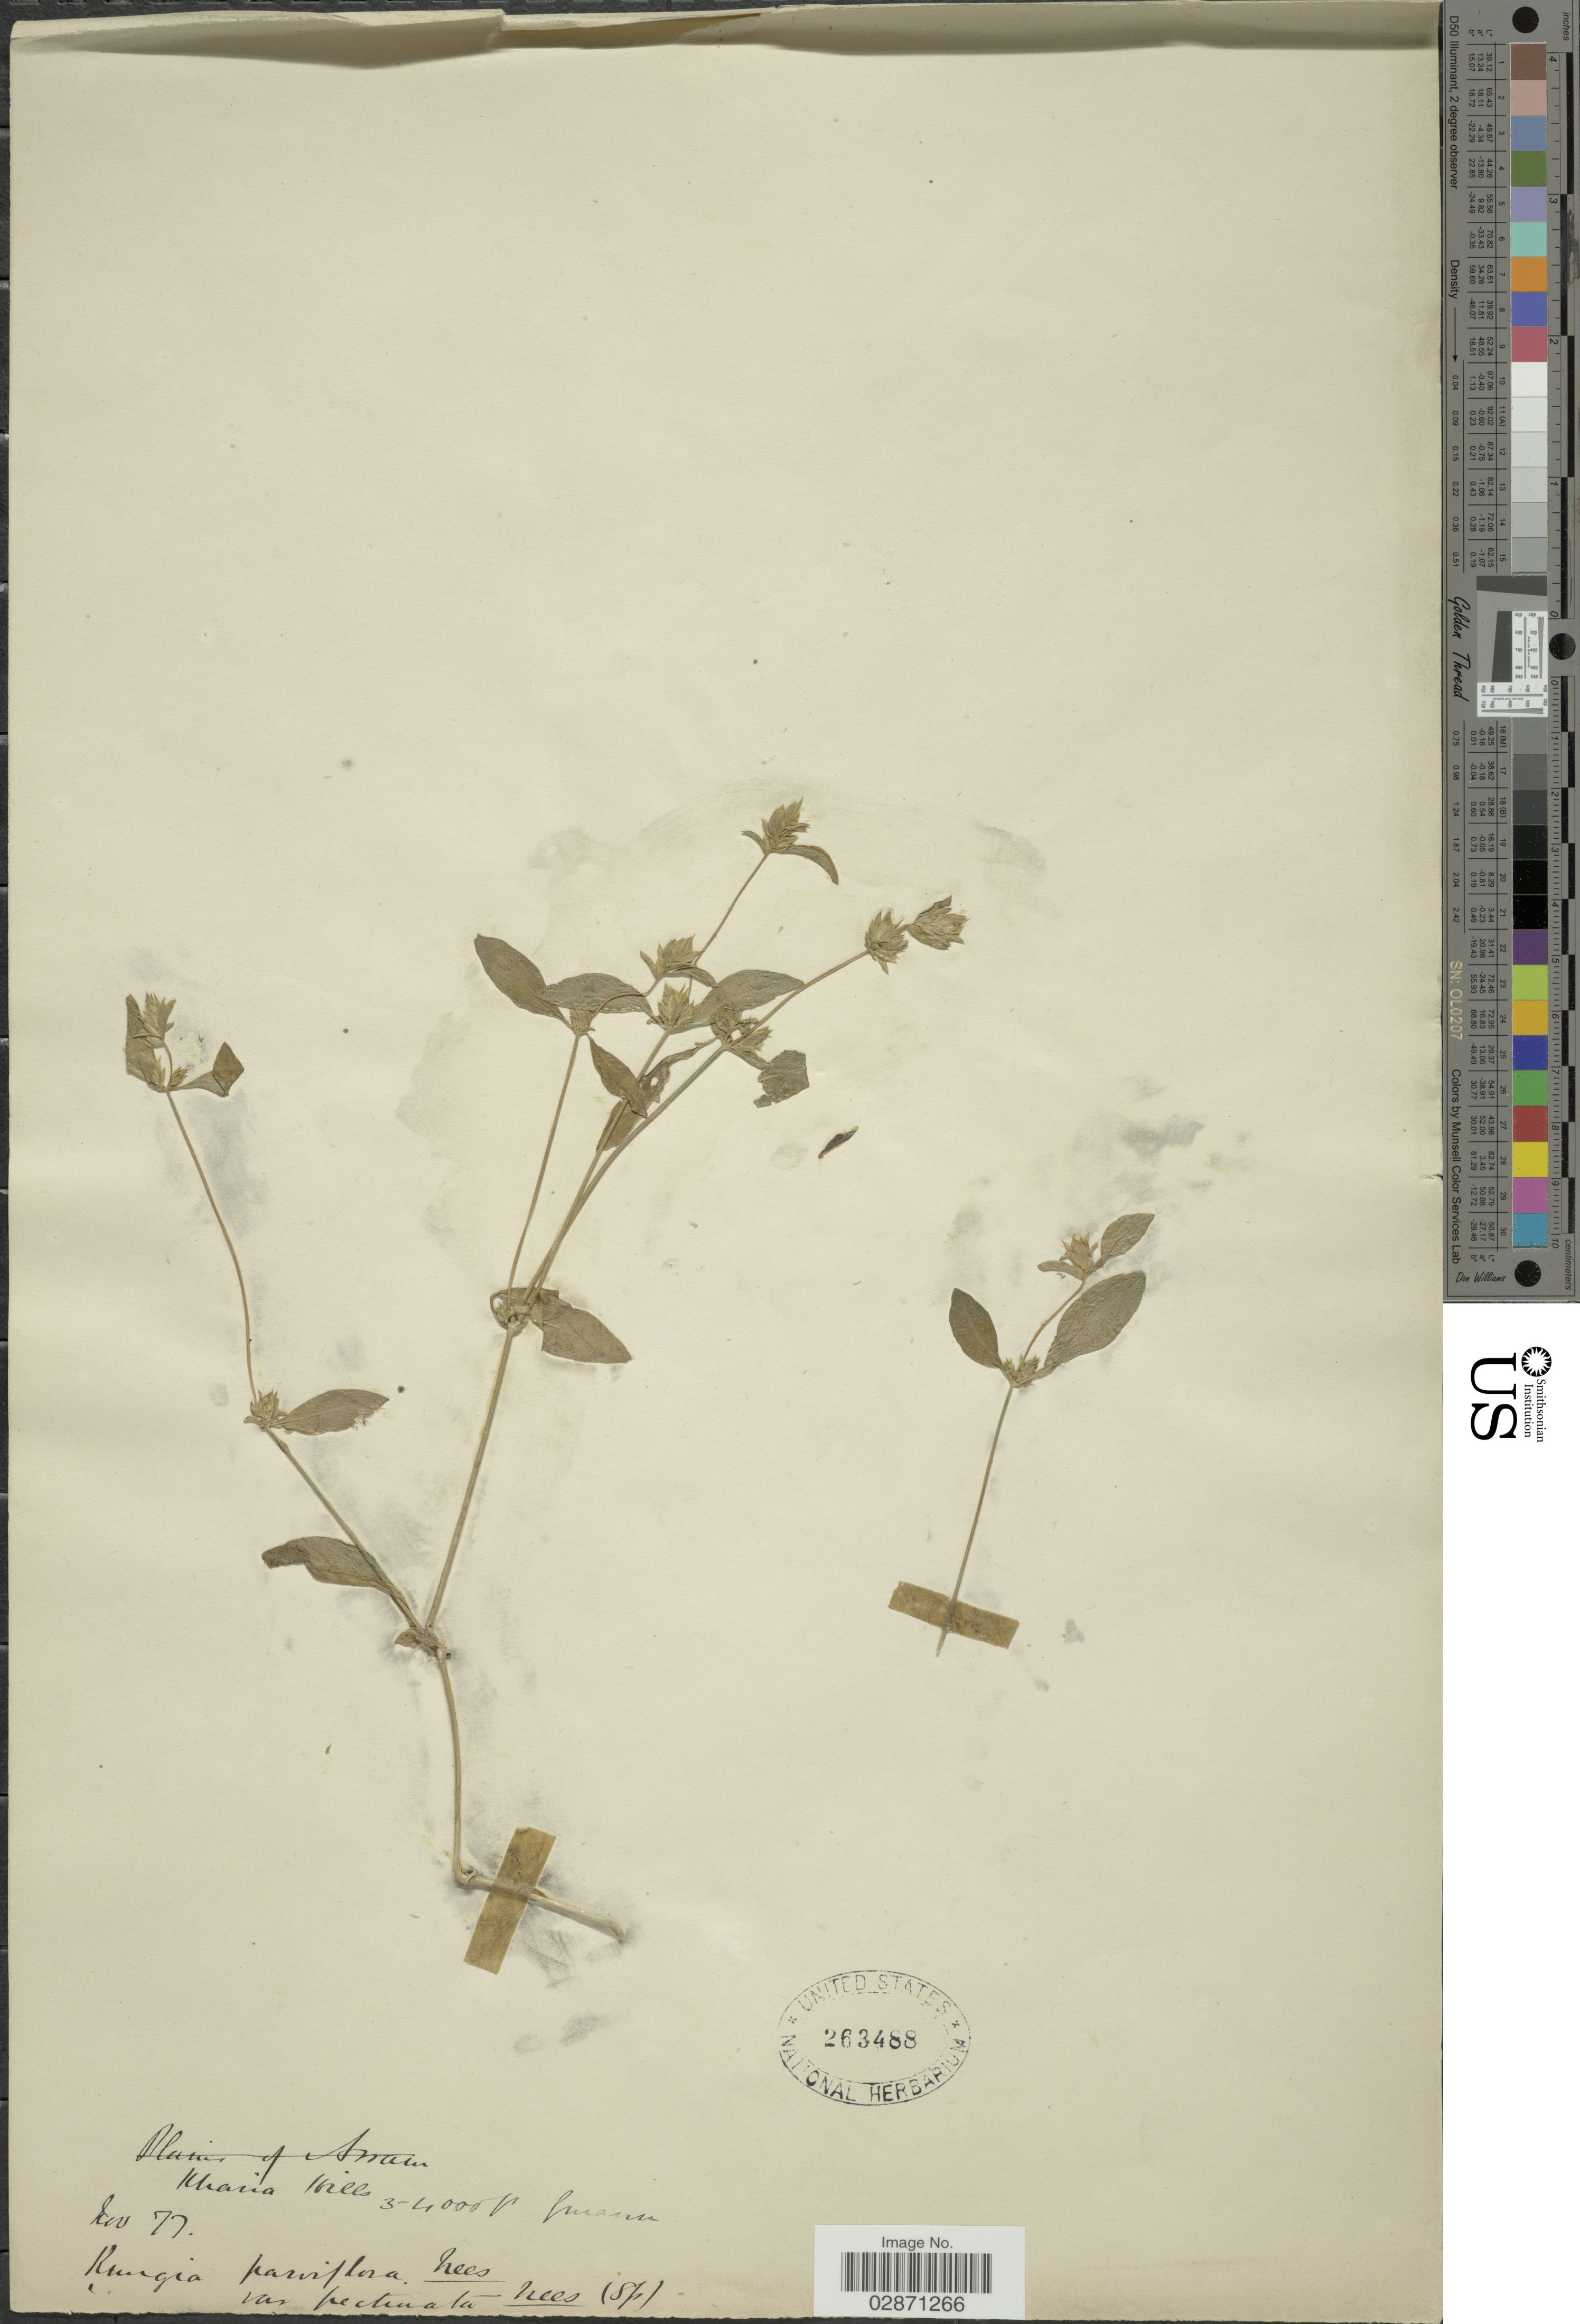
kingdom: Plantae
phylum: Tracheophyta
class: Magnoliopsida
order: Lamiales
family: Acanthaceae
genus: Rungia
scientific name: Rungia parviflora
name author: Nees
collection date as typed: Transcribed d/m/y: /11/77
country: India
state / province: Meghalaya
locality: Khasia Hills.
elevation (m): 914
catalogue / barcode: US 263488